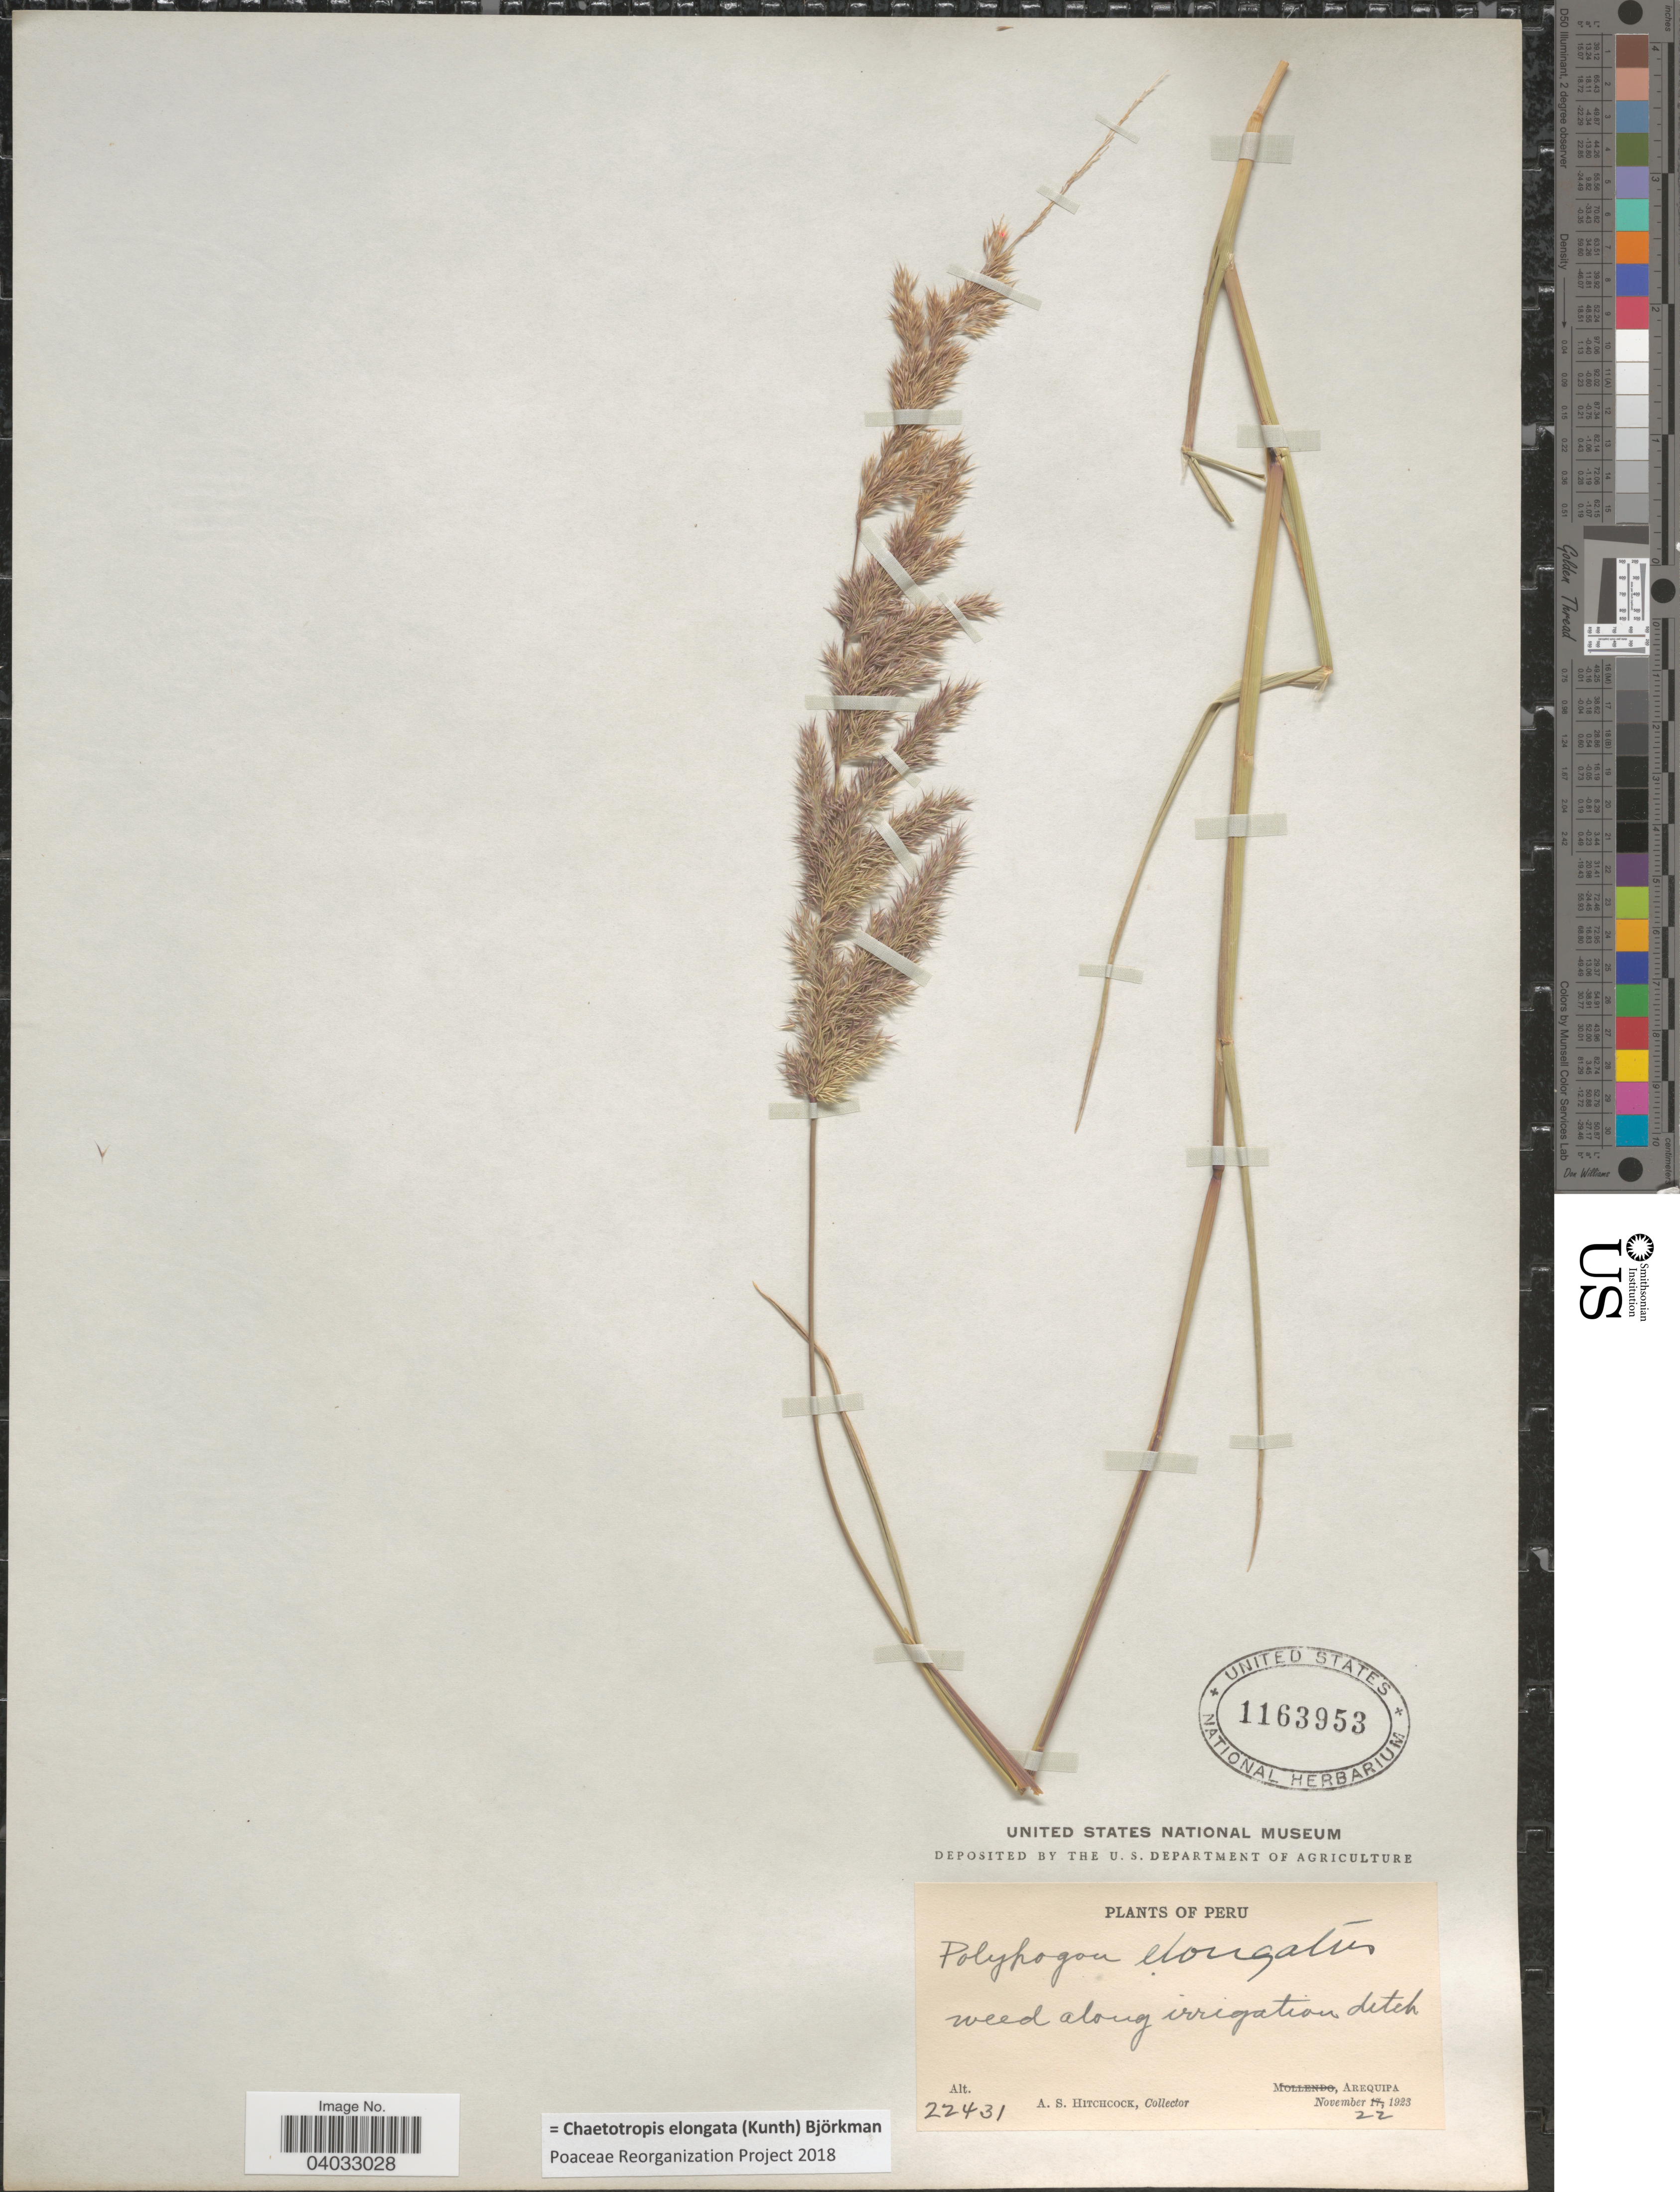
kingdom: Plantae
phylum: Tracheophyta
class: Liliopsida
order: Poales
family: Poaceae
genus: Chaetotropis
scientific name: Chaetotropis elongata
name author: (Kunth) Björkman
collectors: A. S. Hitchcock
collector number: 22431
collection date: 1923-11-22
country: Peru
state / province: Arequipa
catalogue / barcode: US 1163953